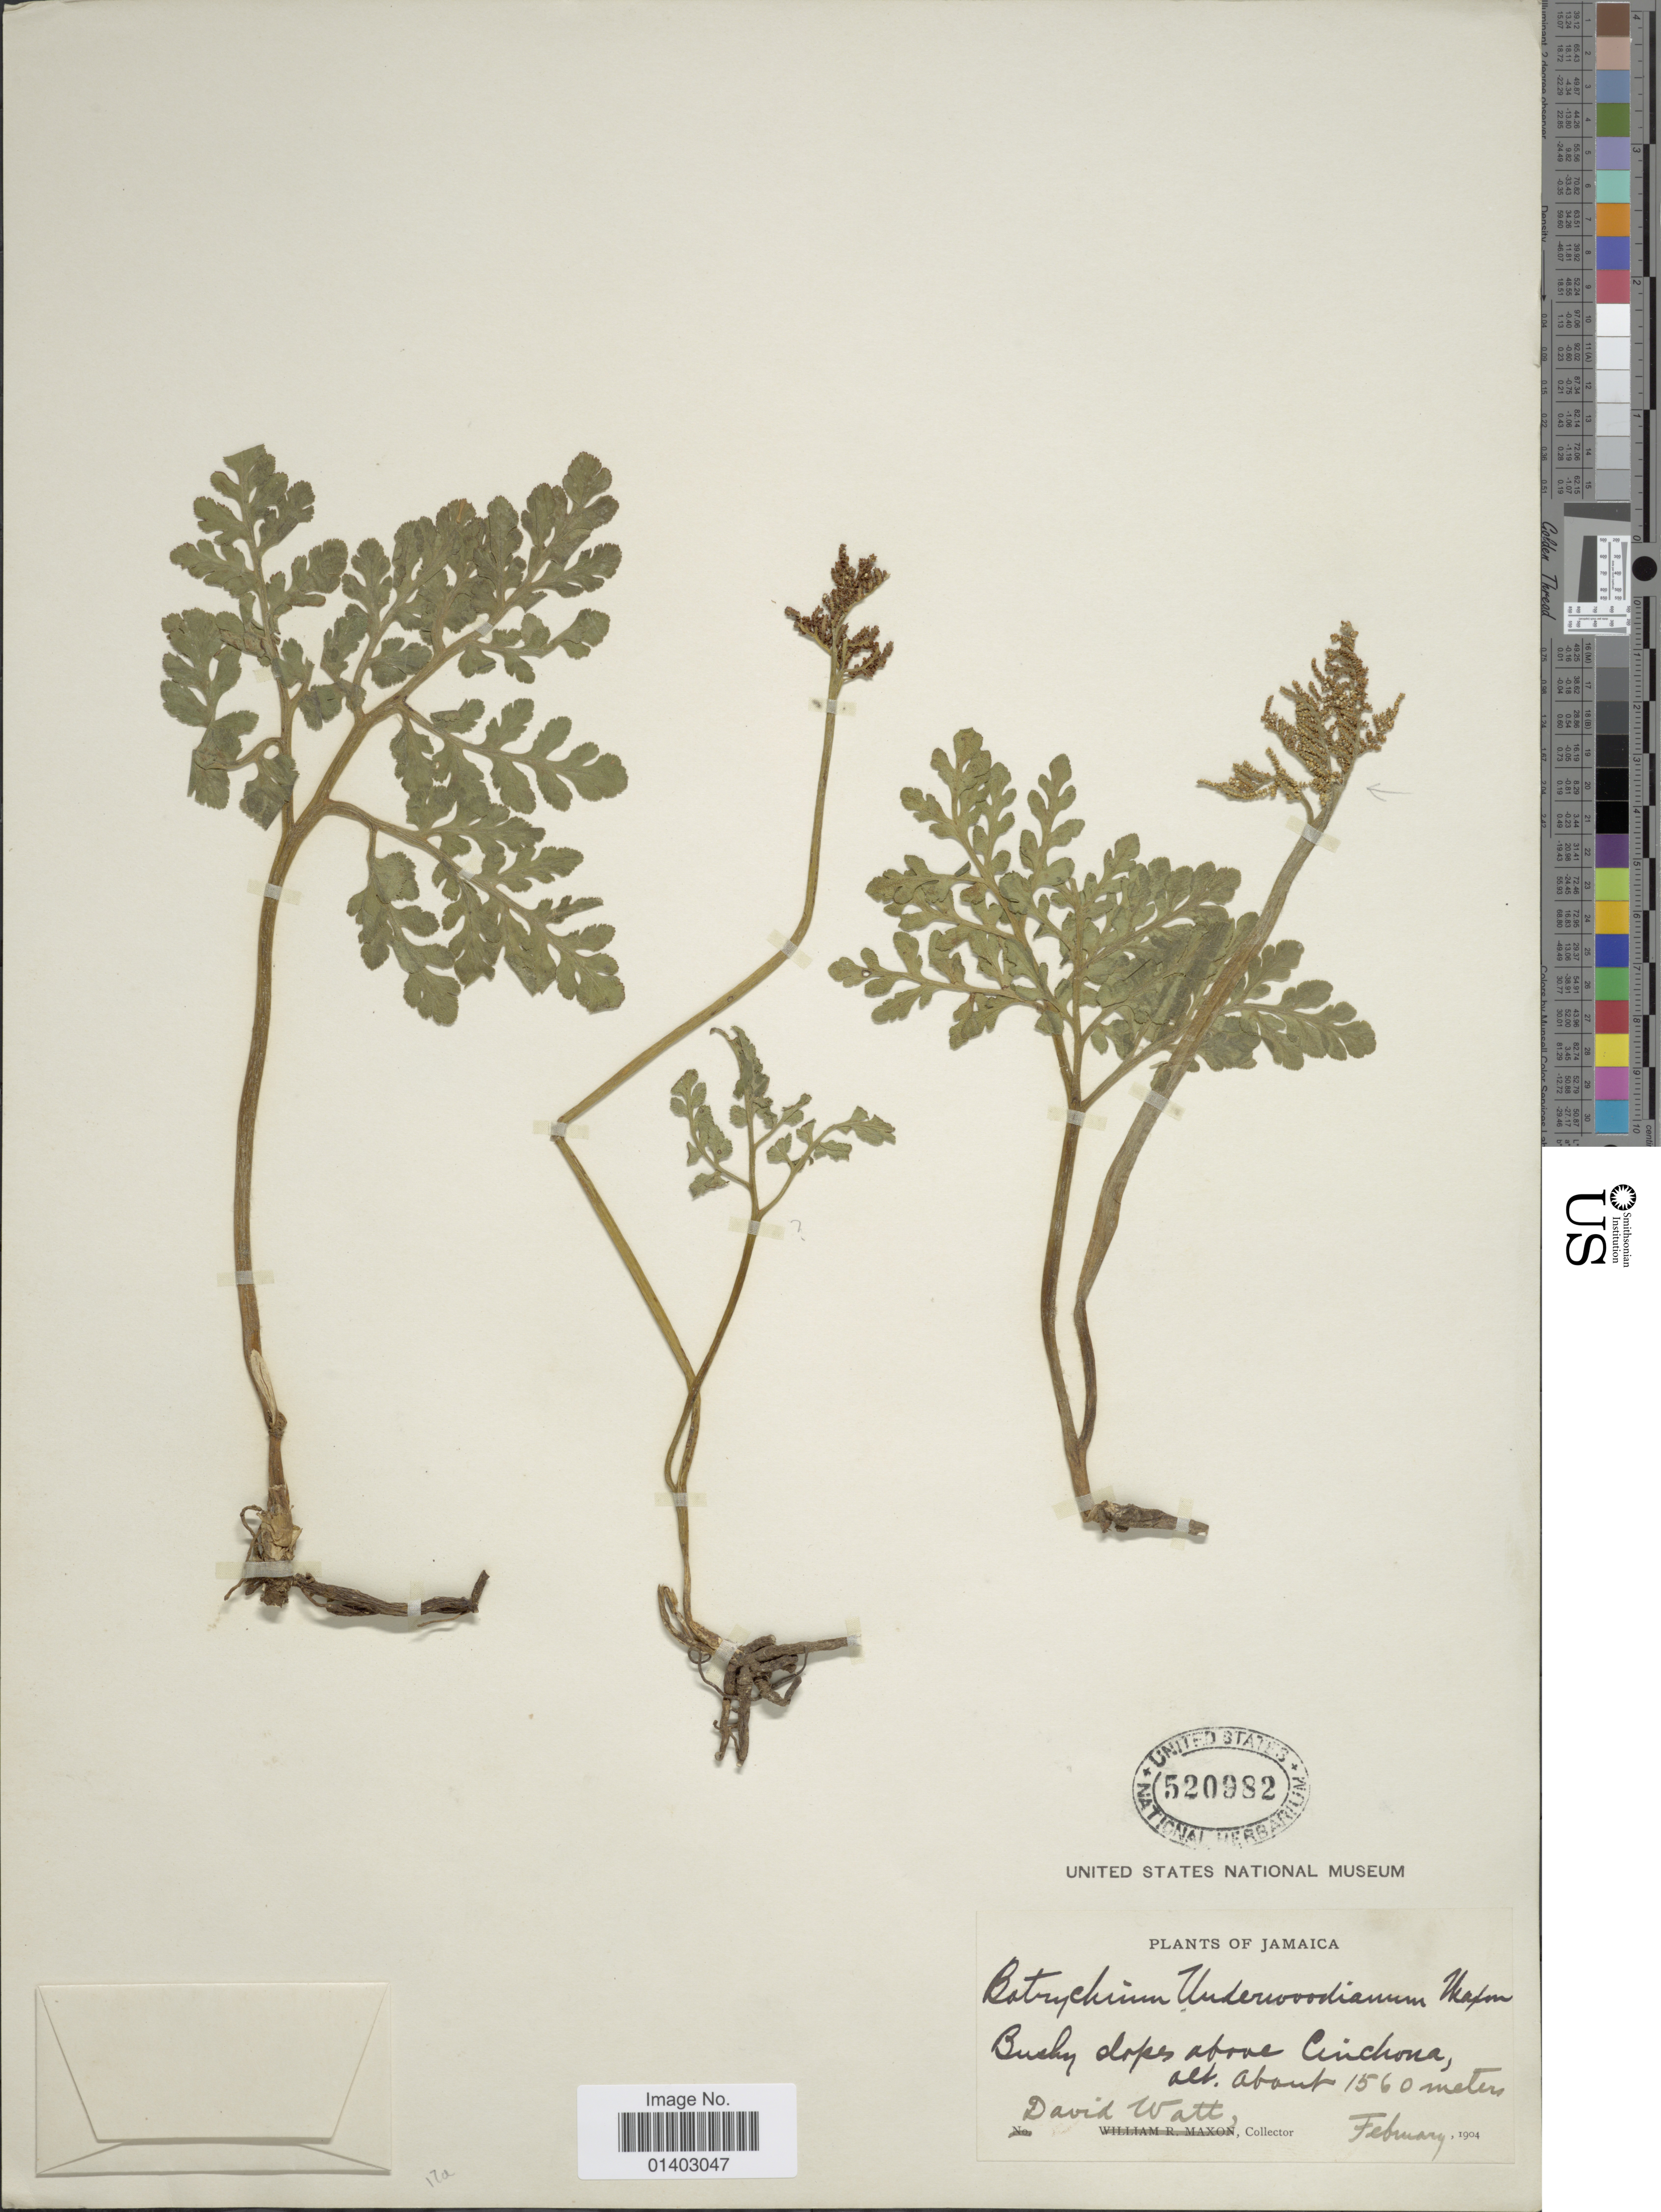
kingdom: Plantae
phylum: Tracheophyta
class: Polypodiopsida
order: Ophioglossales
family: Ophioglossaceae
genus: Botrychium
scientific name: Botrychium underwoodianum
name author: Maxon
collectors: D. A. P. Watt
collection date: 1904-02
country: Jamaica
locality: Bushy slopes above Cinchona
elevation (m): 1560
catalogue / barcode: US 520982